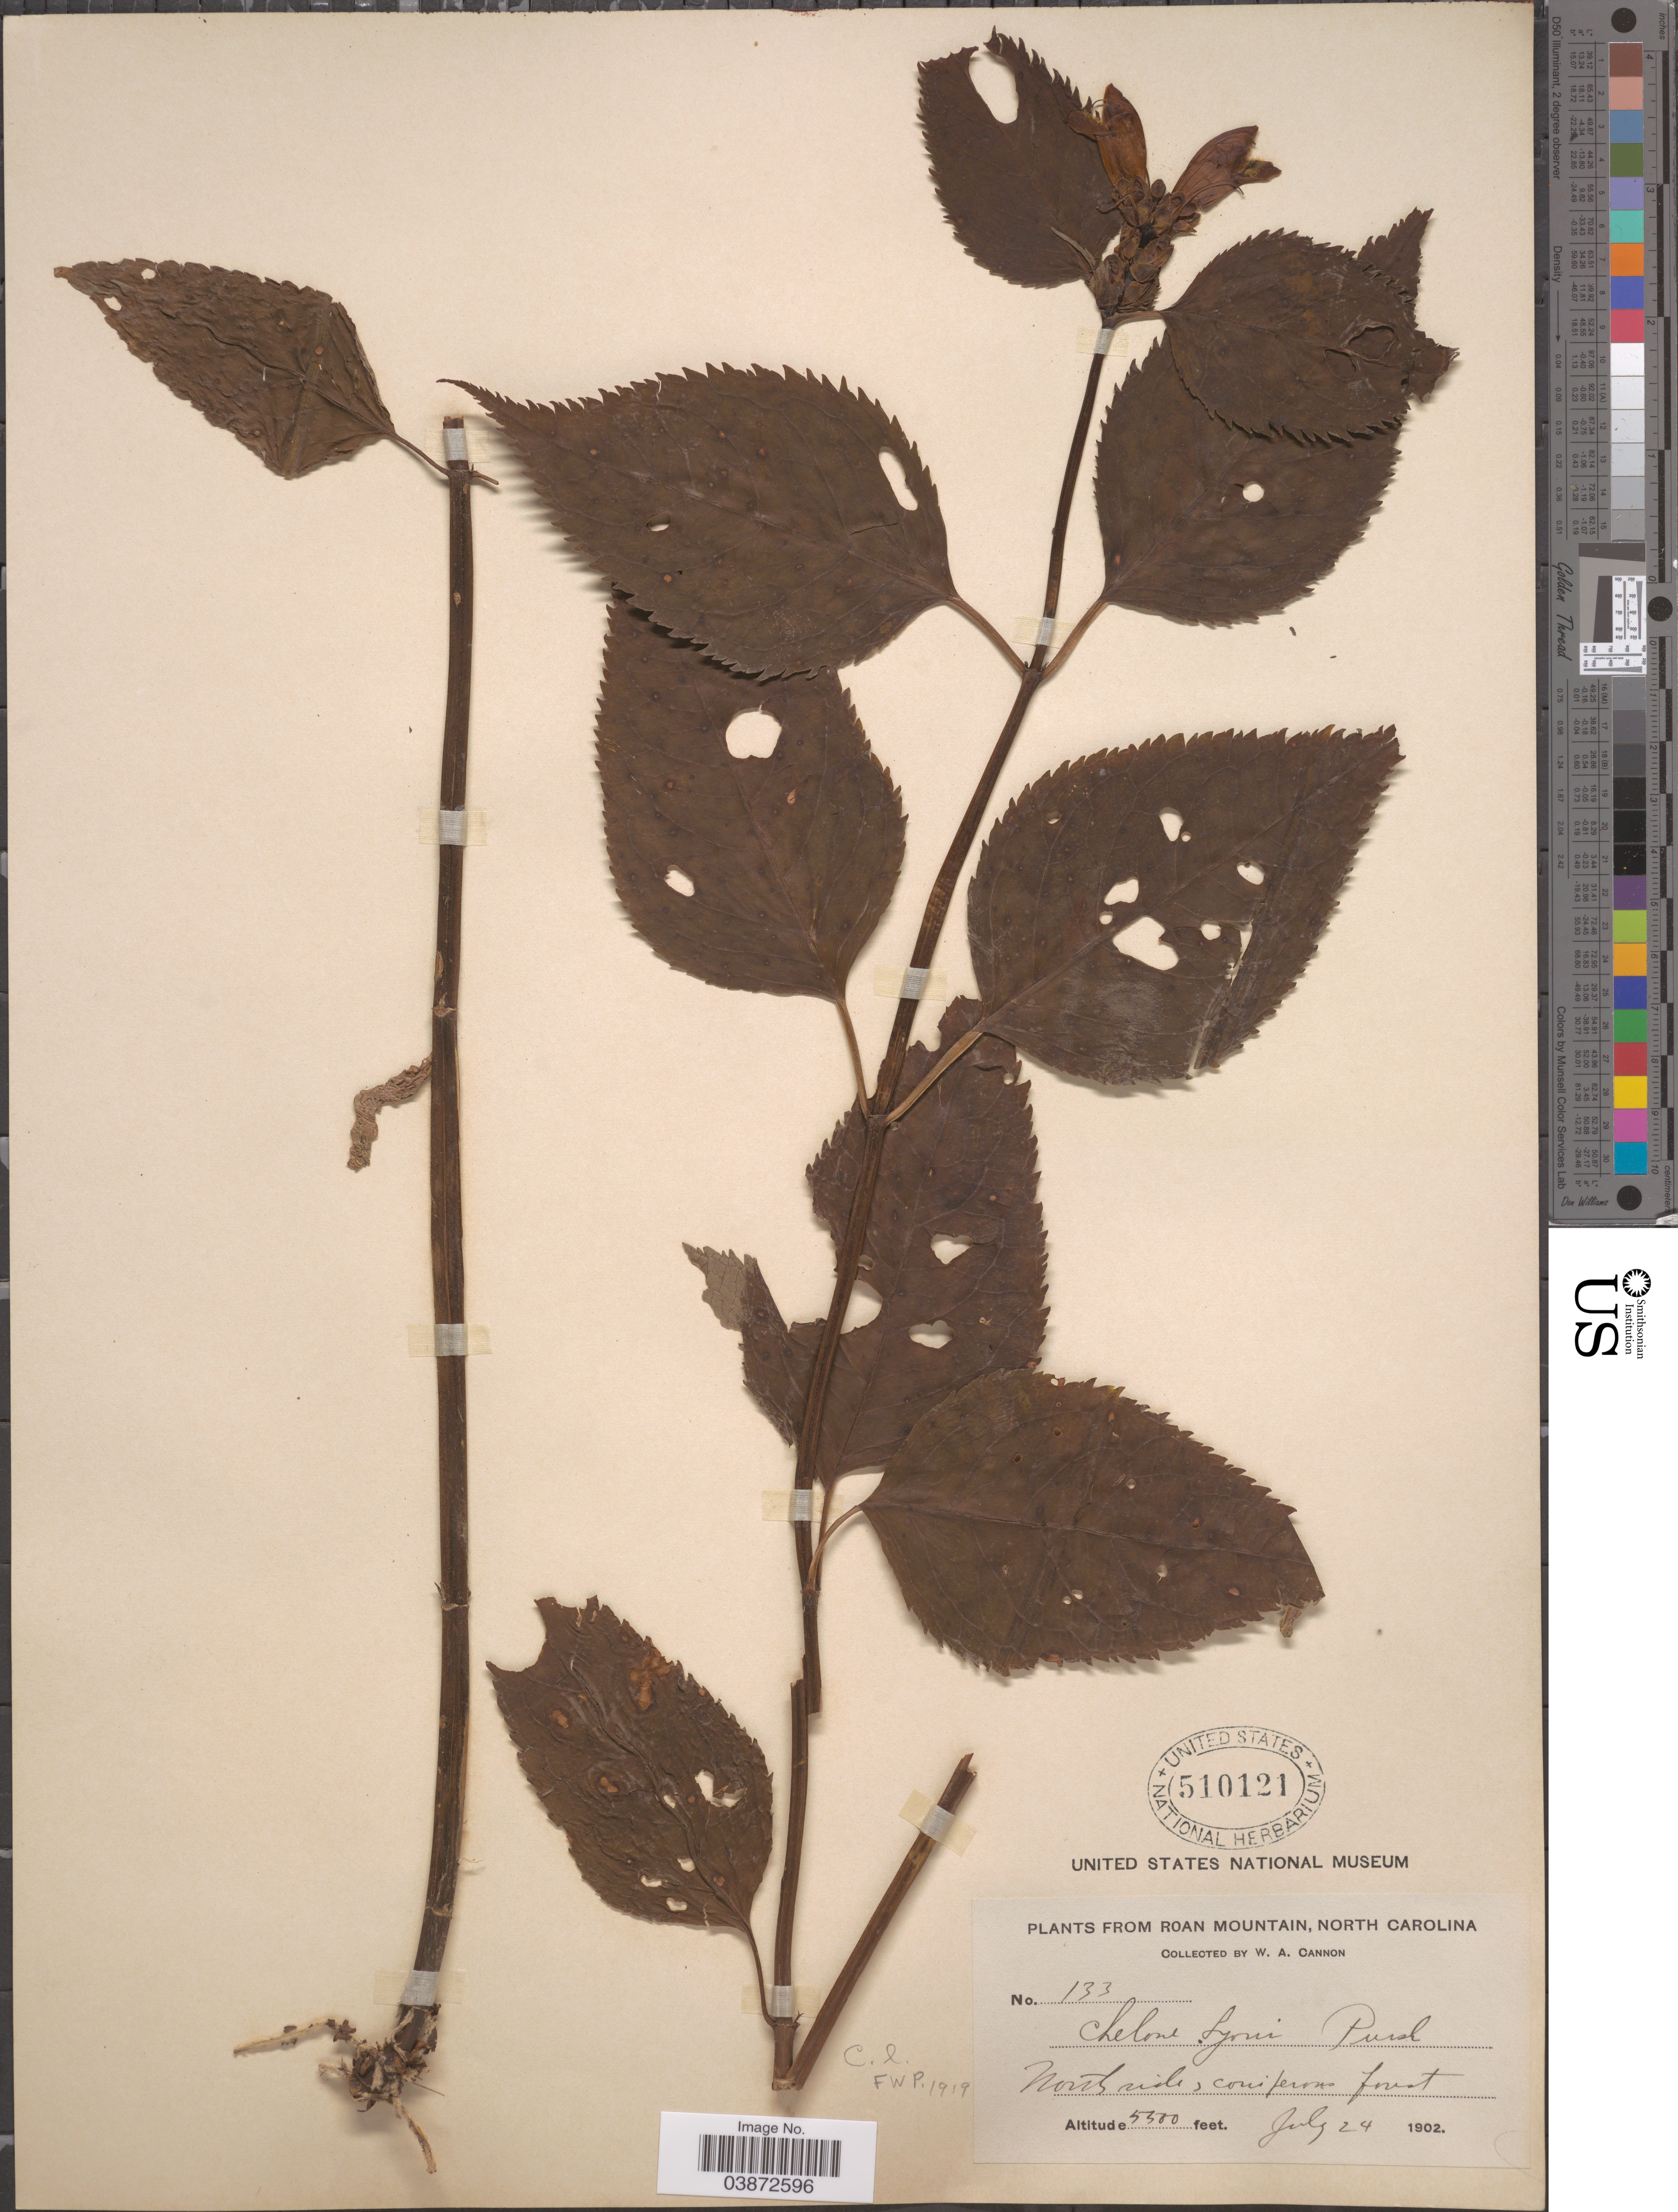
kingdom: Plantae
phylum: Tracheophyta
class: Magnoliopsida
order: Lamiales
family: Plantaginaceae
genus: Chelone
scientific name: Chelone lyonii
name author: Pursh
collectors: W. Cannon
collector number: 133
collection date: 1902-07-24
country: United States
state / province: North Carolina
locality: Roan Mountain. North side, coniferous forest.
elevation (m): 1676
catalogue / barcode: US 510121